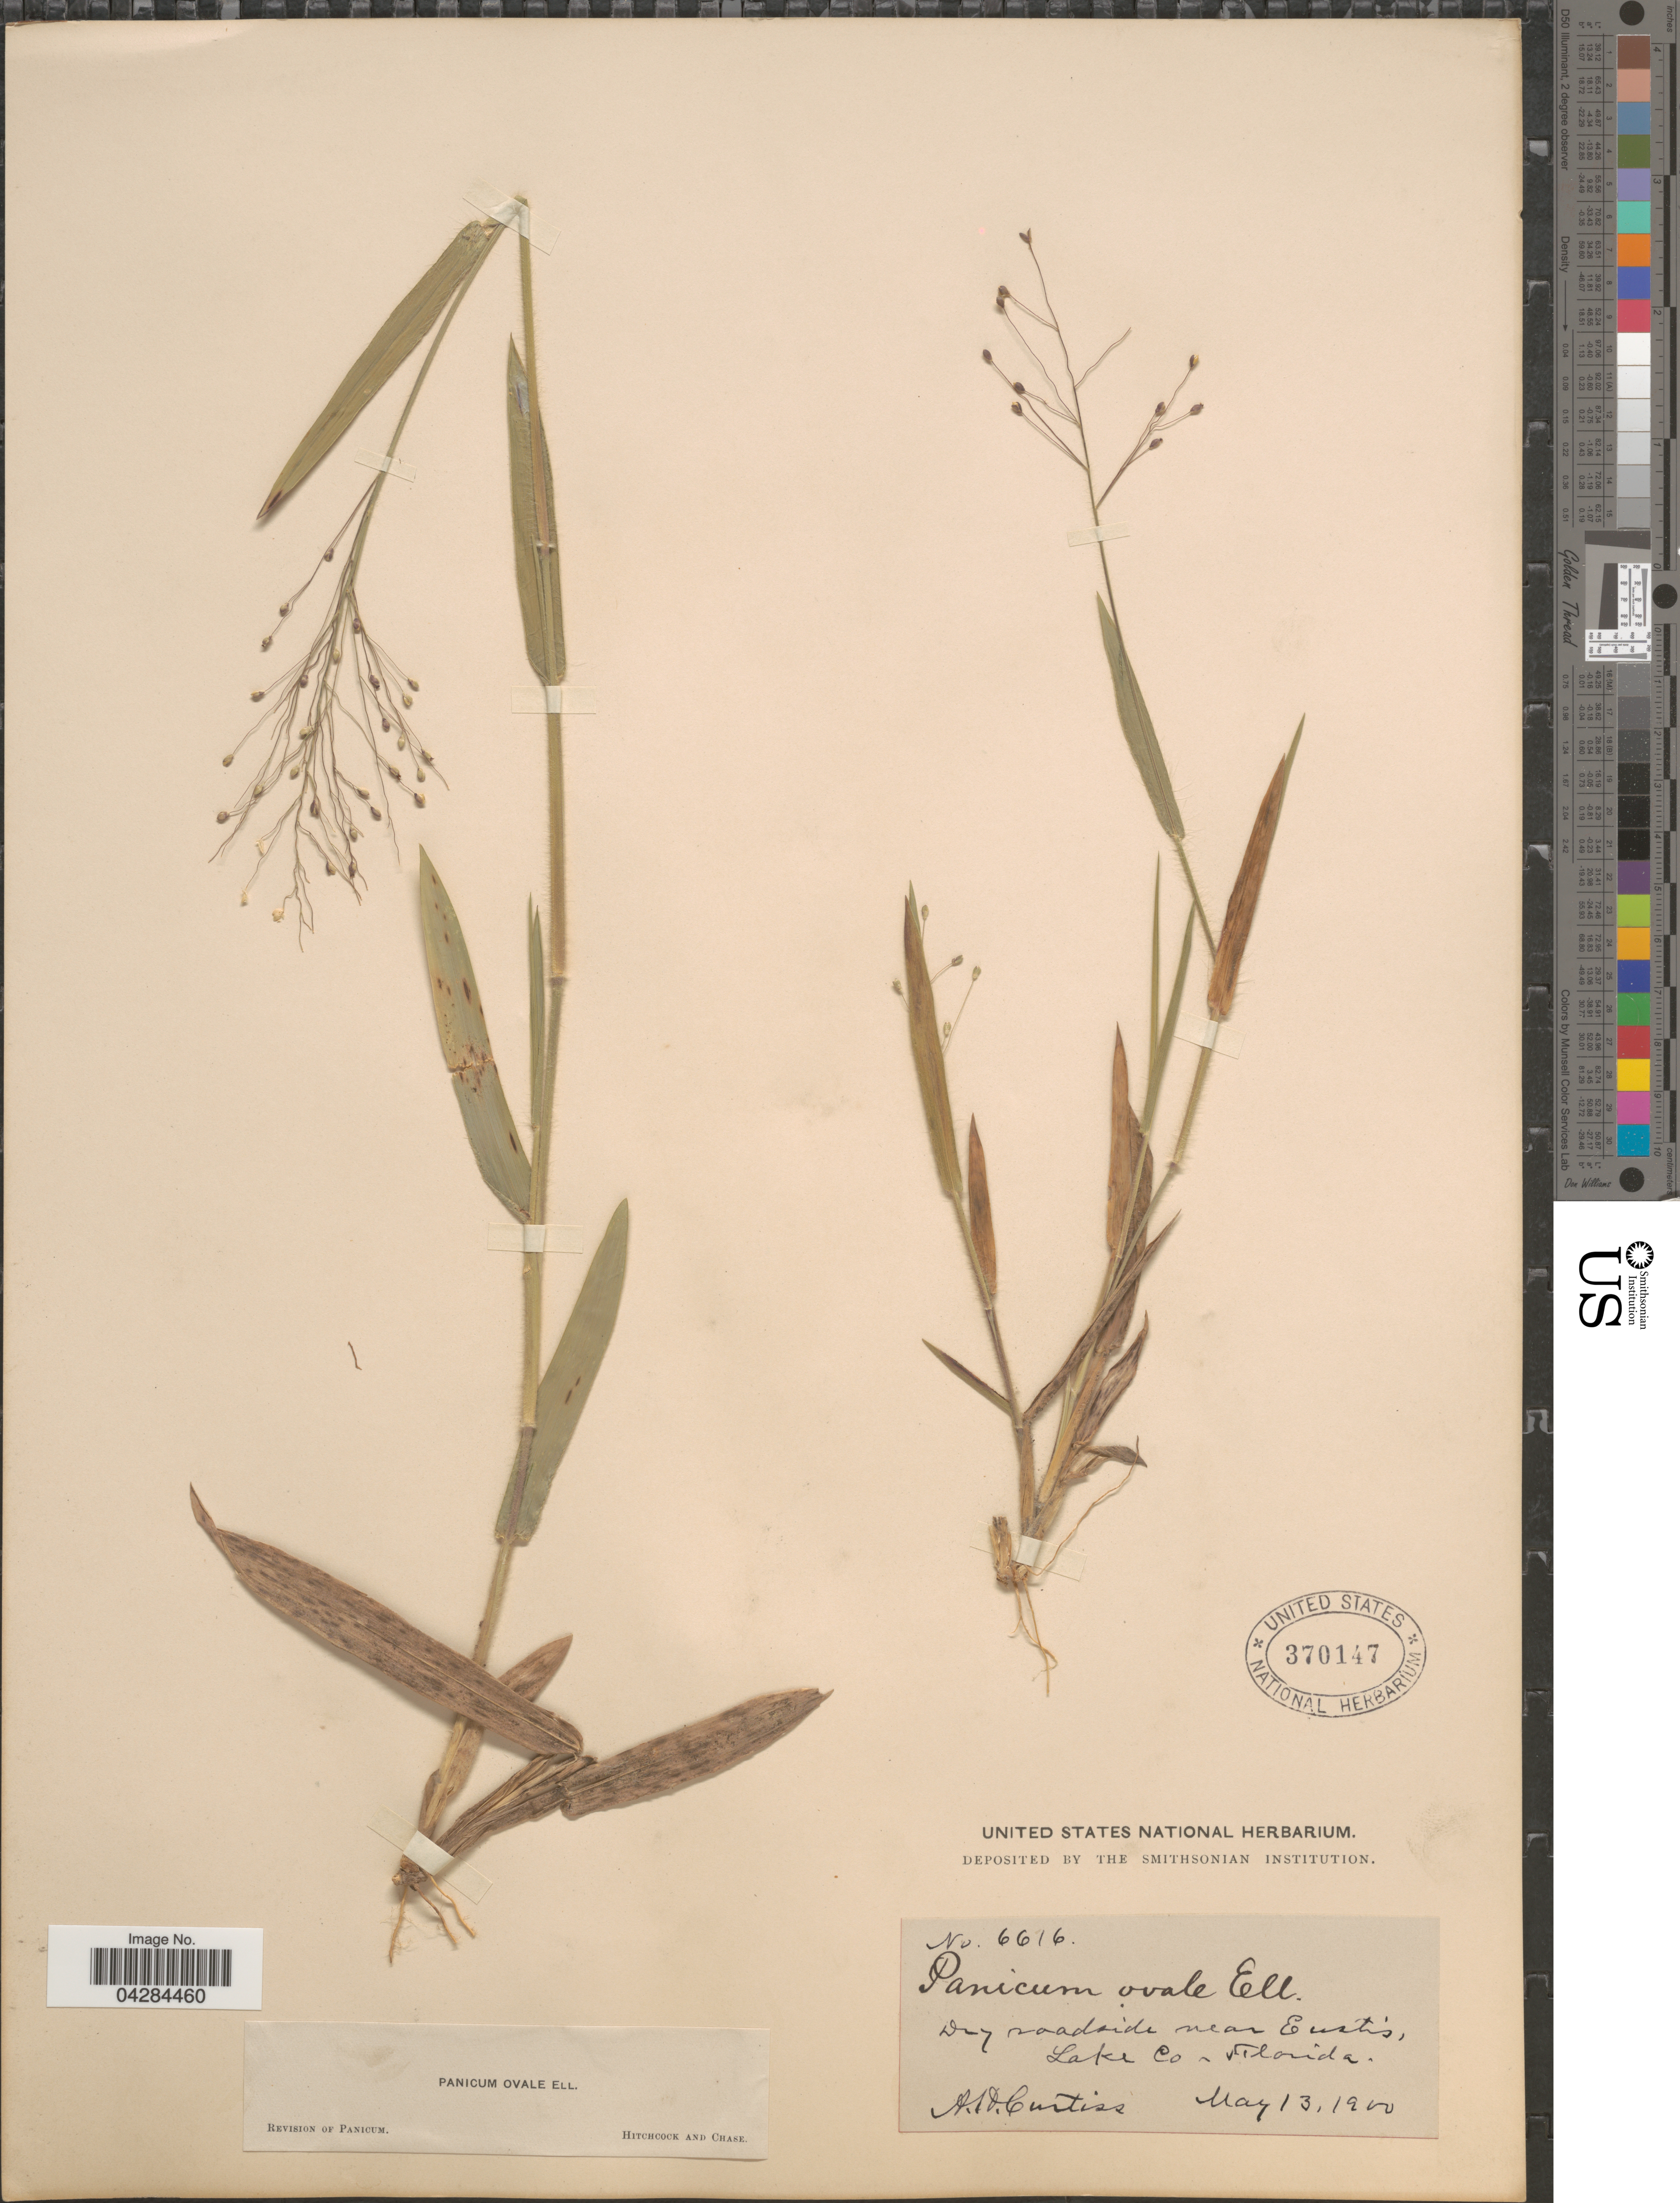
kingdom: Plantae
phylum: Tracheophyta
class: Liliopsida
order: Poales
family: Poaceae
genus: Dichanthelium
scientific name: Dichanthelium ovale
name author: (Elliott) Gould & C.A. Clark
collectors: A. H. Curtiss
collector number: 6616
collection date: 1900-05-13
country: United States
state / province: Florida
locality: Dry roadside near Eustis, Lake Co.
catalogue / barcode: US 370147